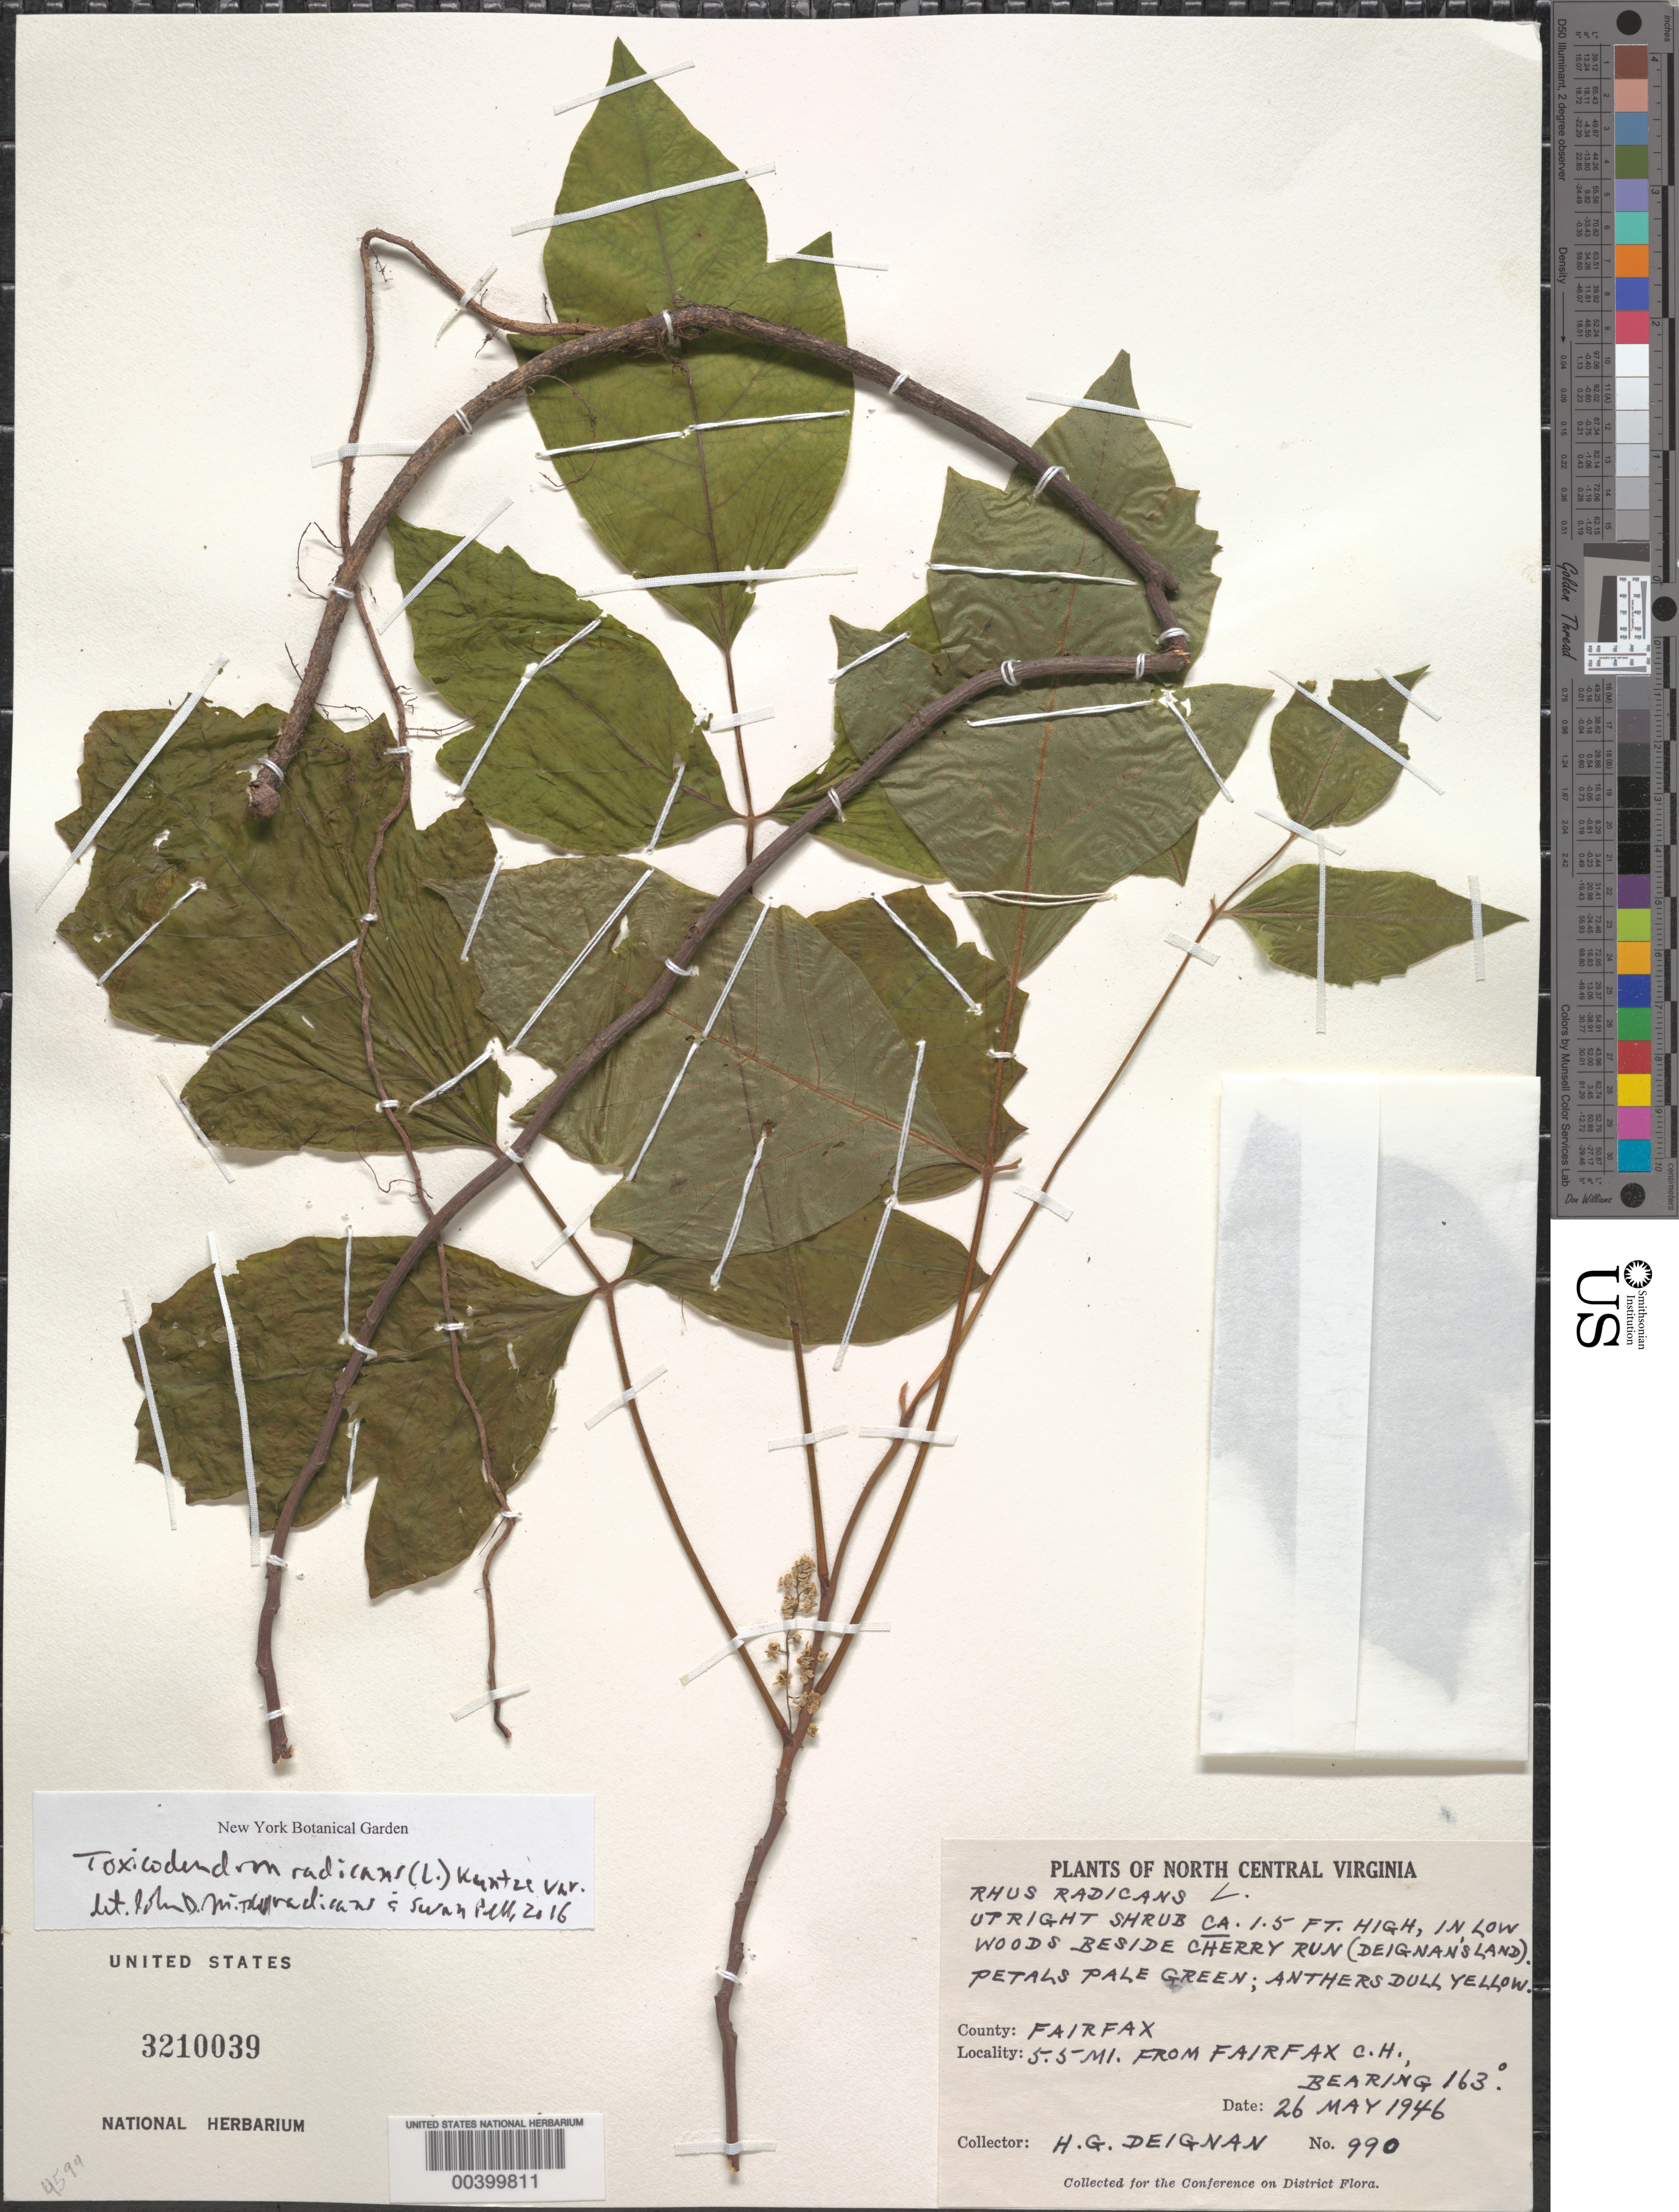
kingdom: Plantae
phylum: Tracheophyta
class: Magnoliopsida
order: Sapindales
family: Anacardiaceae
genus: Toxicodendron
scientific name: Toxicodendron radicans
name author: (L.) Kuntze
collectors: H. Deignan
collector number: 990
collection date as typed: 26 May 1946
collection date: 1946-05-26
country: United States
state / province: Virginia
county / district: Fairfax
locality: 5.5 M from Fairfax County Court House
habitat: Low woods beside run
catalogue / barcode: US 3210039